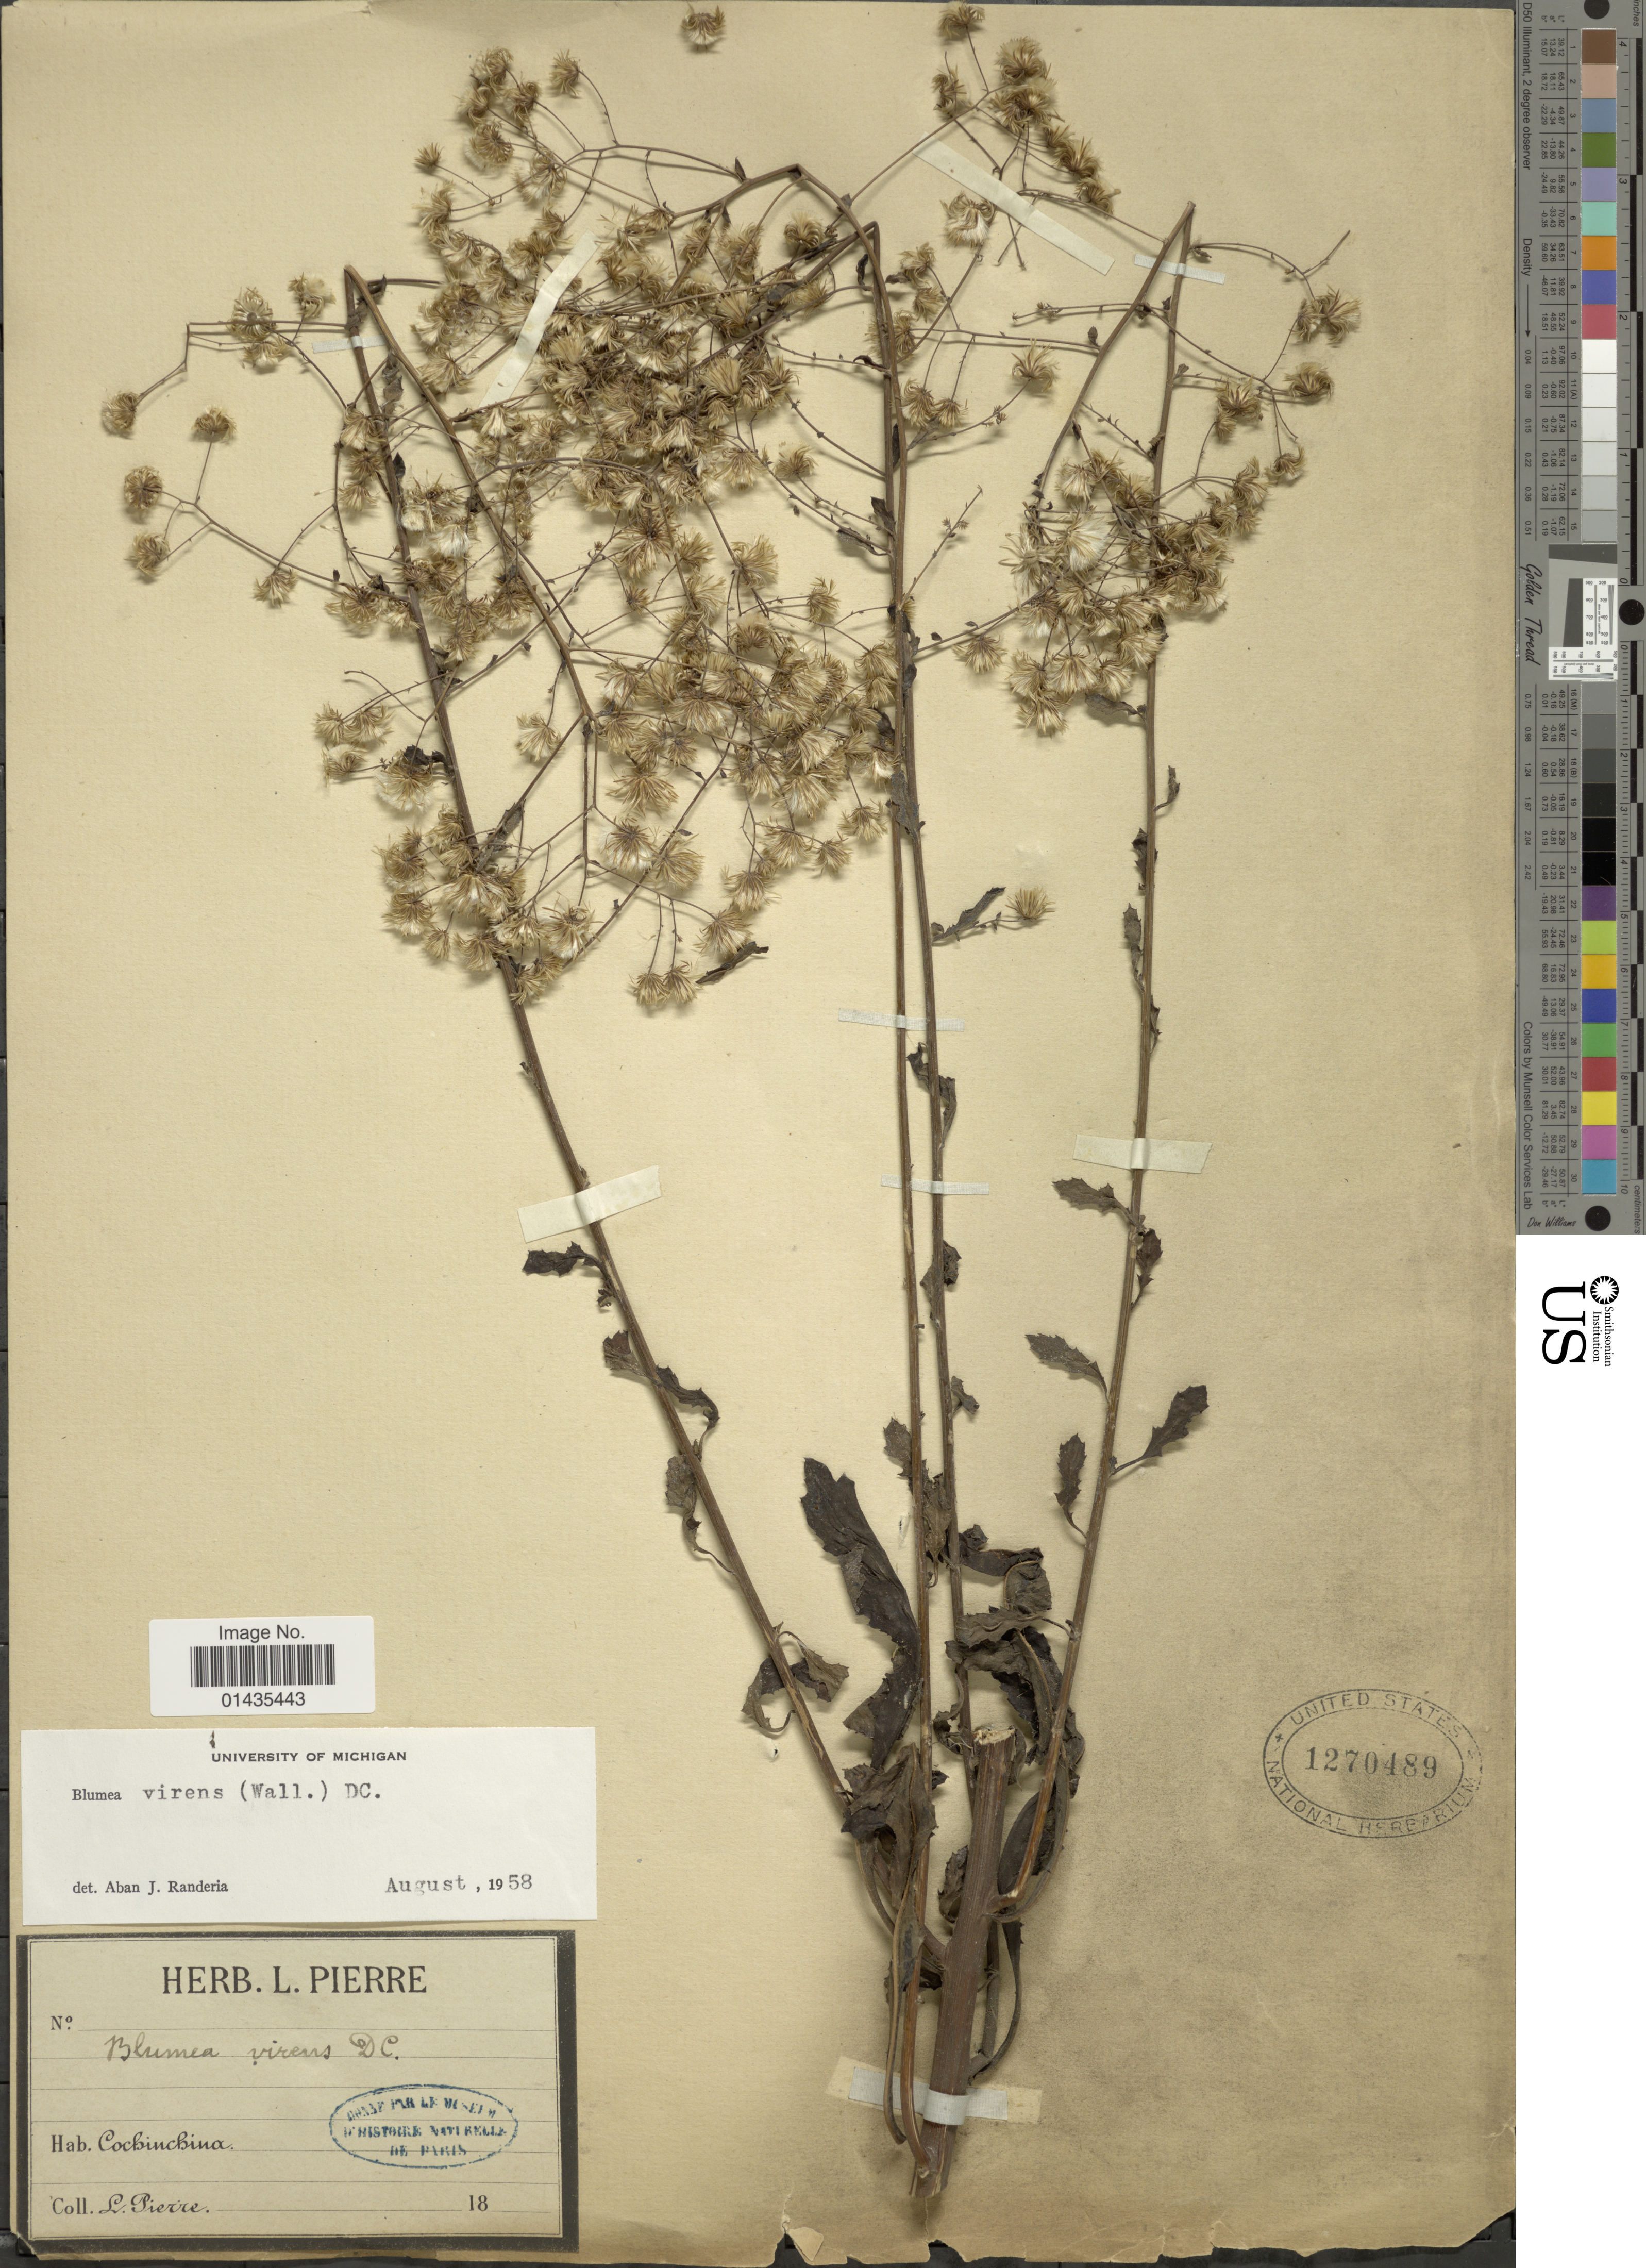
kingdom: Plantae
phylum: Tracheophyta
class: Magnoliopsida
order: Asterales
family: Asteraceae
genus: Blumea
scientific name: Blumea virens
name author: DC.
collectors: L. Pierre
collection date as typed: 18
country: Vietnam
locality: Cochinchina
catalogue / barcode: US 1270489